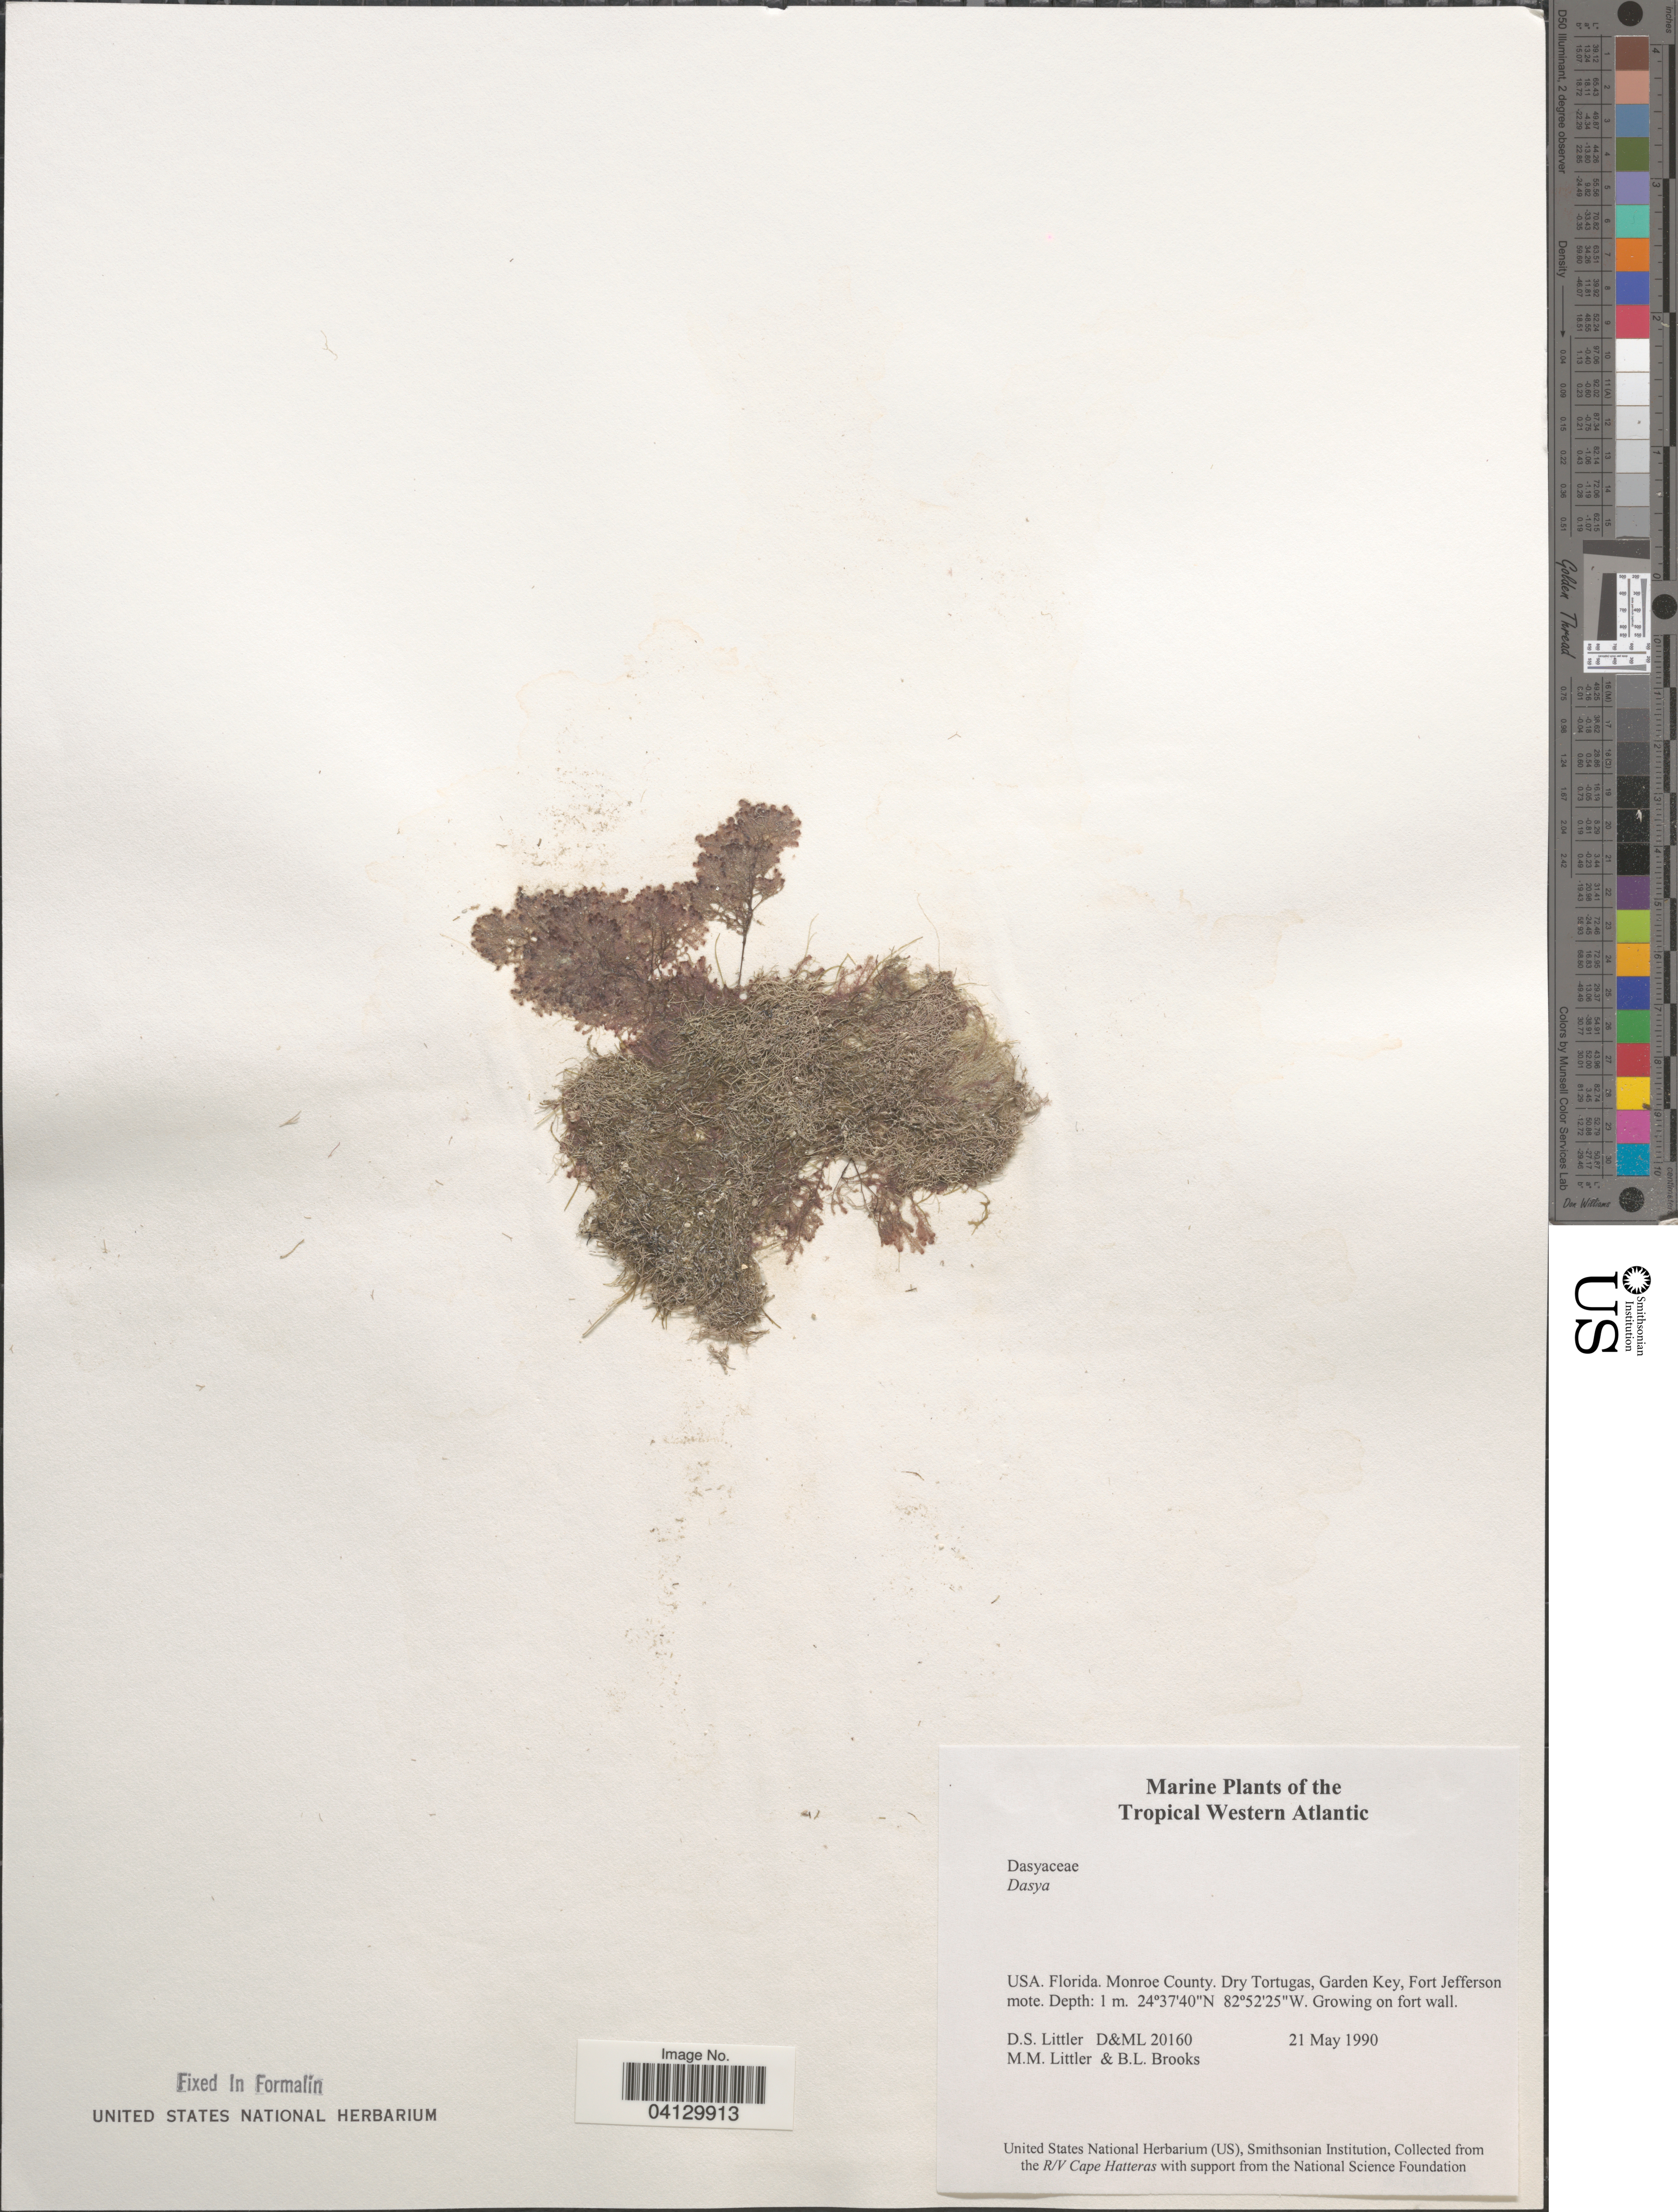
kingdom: Plantae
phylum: Rhodophyta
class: Florideophyceae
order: Ceramiales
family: Dasyaceae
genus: Dasya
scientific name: Dasya sp.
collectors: D. S. Littler & B. Brooks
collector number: D&ML20160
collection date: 1990-05-21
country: United States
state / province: Florida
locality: Tropical Western Atlantic. Monroe County. Dry Tortugas, Garden Key, Fort Jefferson mote.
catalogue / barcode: US 328710